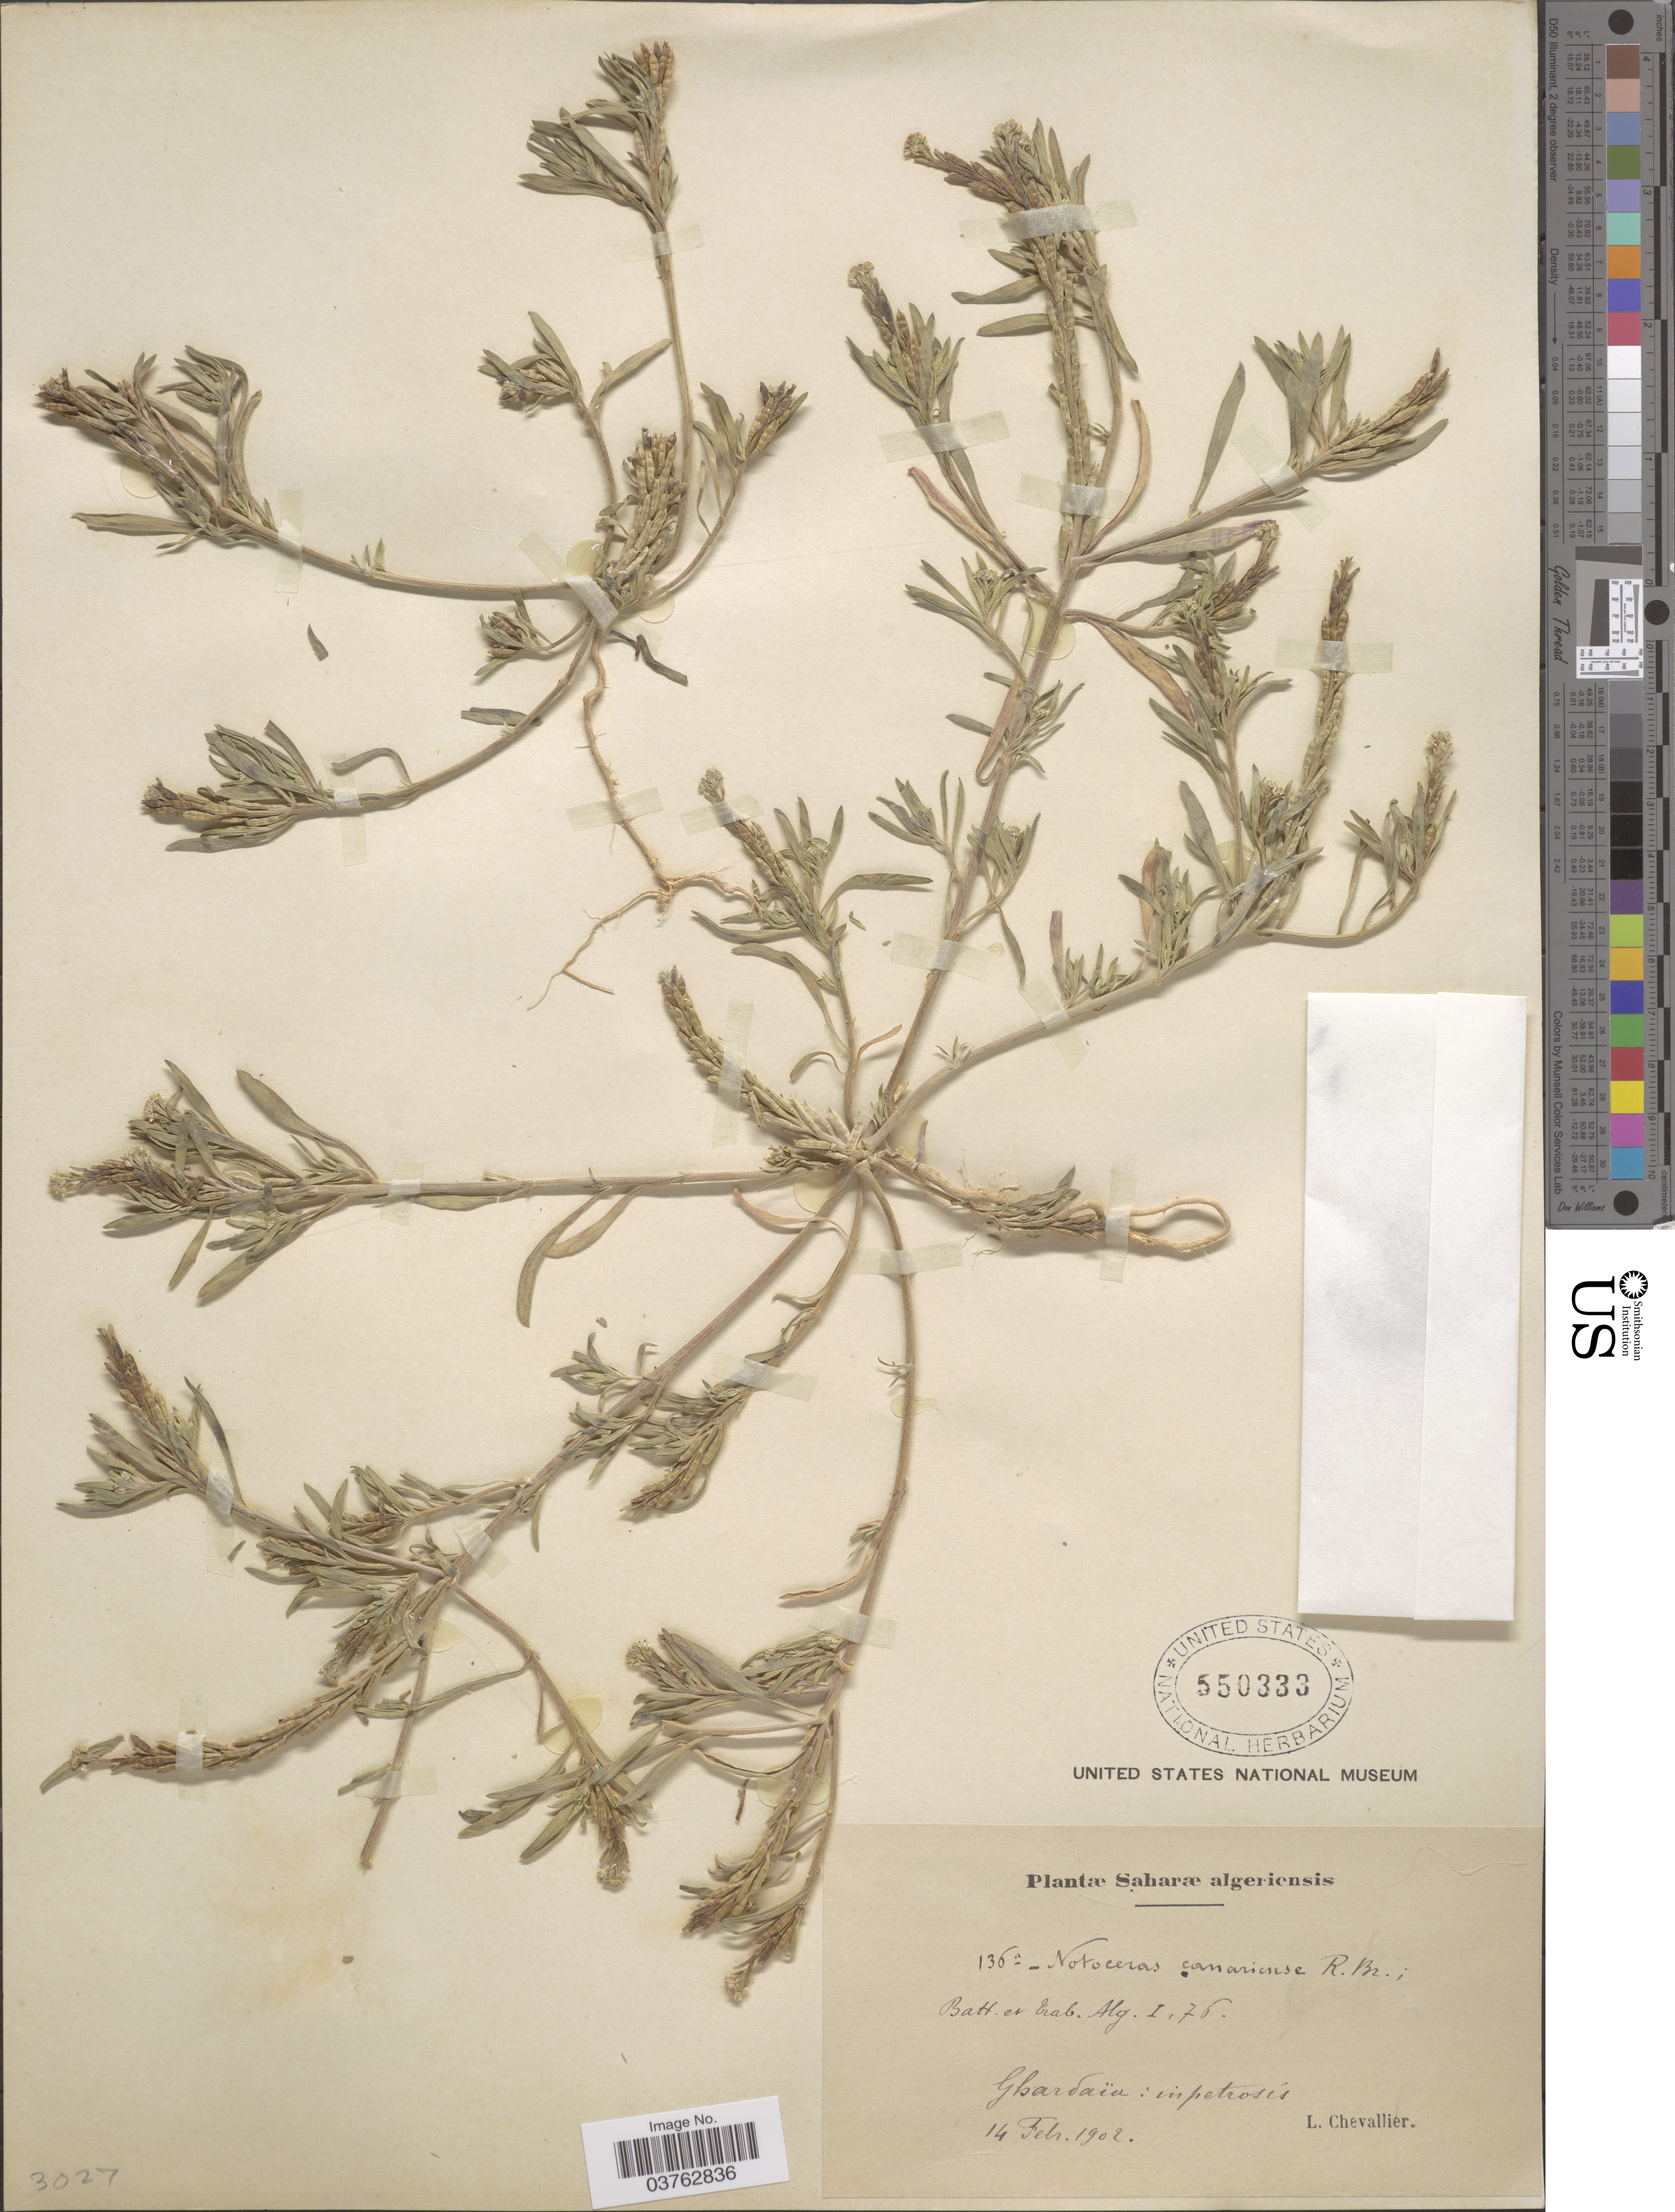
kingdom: Plantae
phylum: Tracheophyta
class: Magnoliopsida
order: Brassicales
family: Brassicaceae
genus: Notoceras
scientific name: Notoceras canariense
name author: W.T. Aiton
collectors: L. Chevallier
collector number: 136a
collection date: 1902-02-14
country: Algeria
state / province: Ghardaïa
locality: Saharæ algeriensis.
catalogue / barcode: US 550333